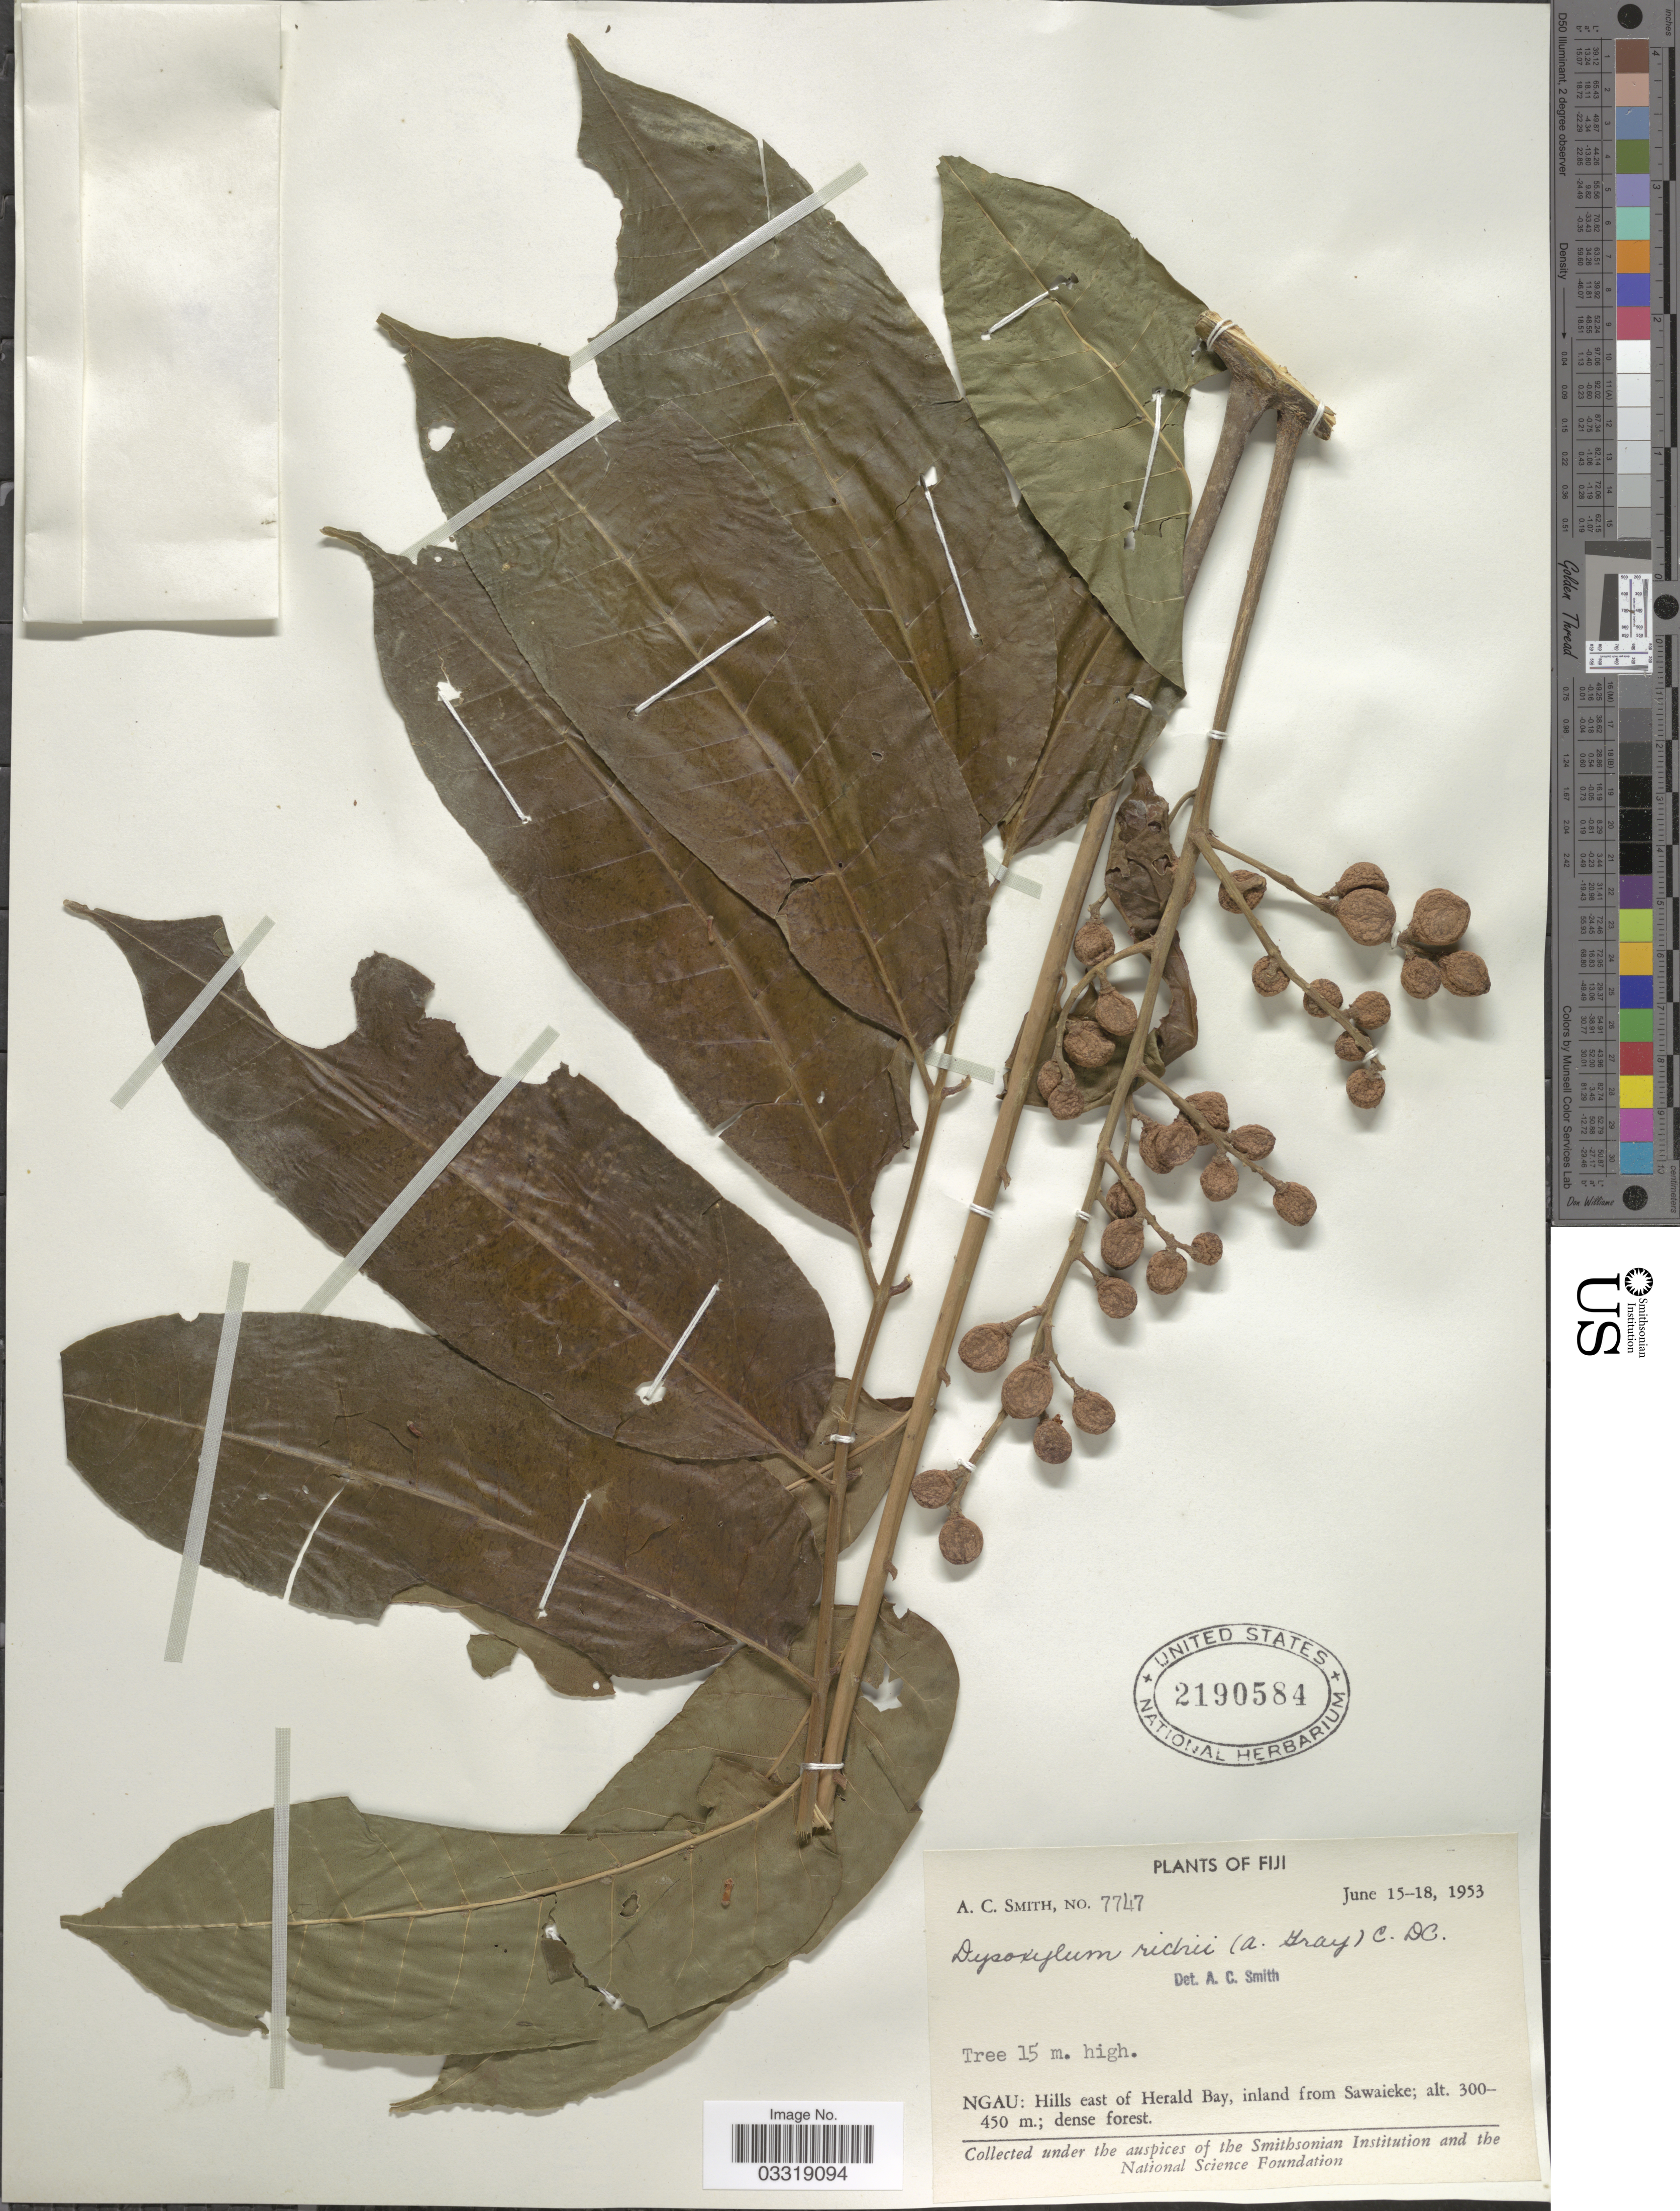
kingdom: Plantae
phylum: Tracheophyta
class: Magnoliopsida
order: Sapindales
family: Meliaceae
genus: Didymocheton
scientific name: Didymocheton alliaceus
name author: (G. Forst.) Mabb.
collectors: A. C. Smith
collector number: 7747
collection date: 1953-06-15/1953-06-18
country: Fiji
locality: Ngau: Hills east of Herald Bay, inland from Sawaieke.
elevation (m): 450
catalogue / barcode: US 2190584